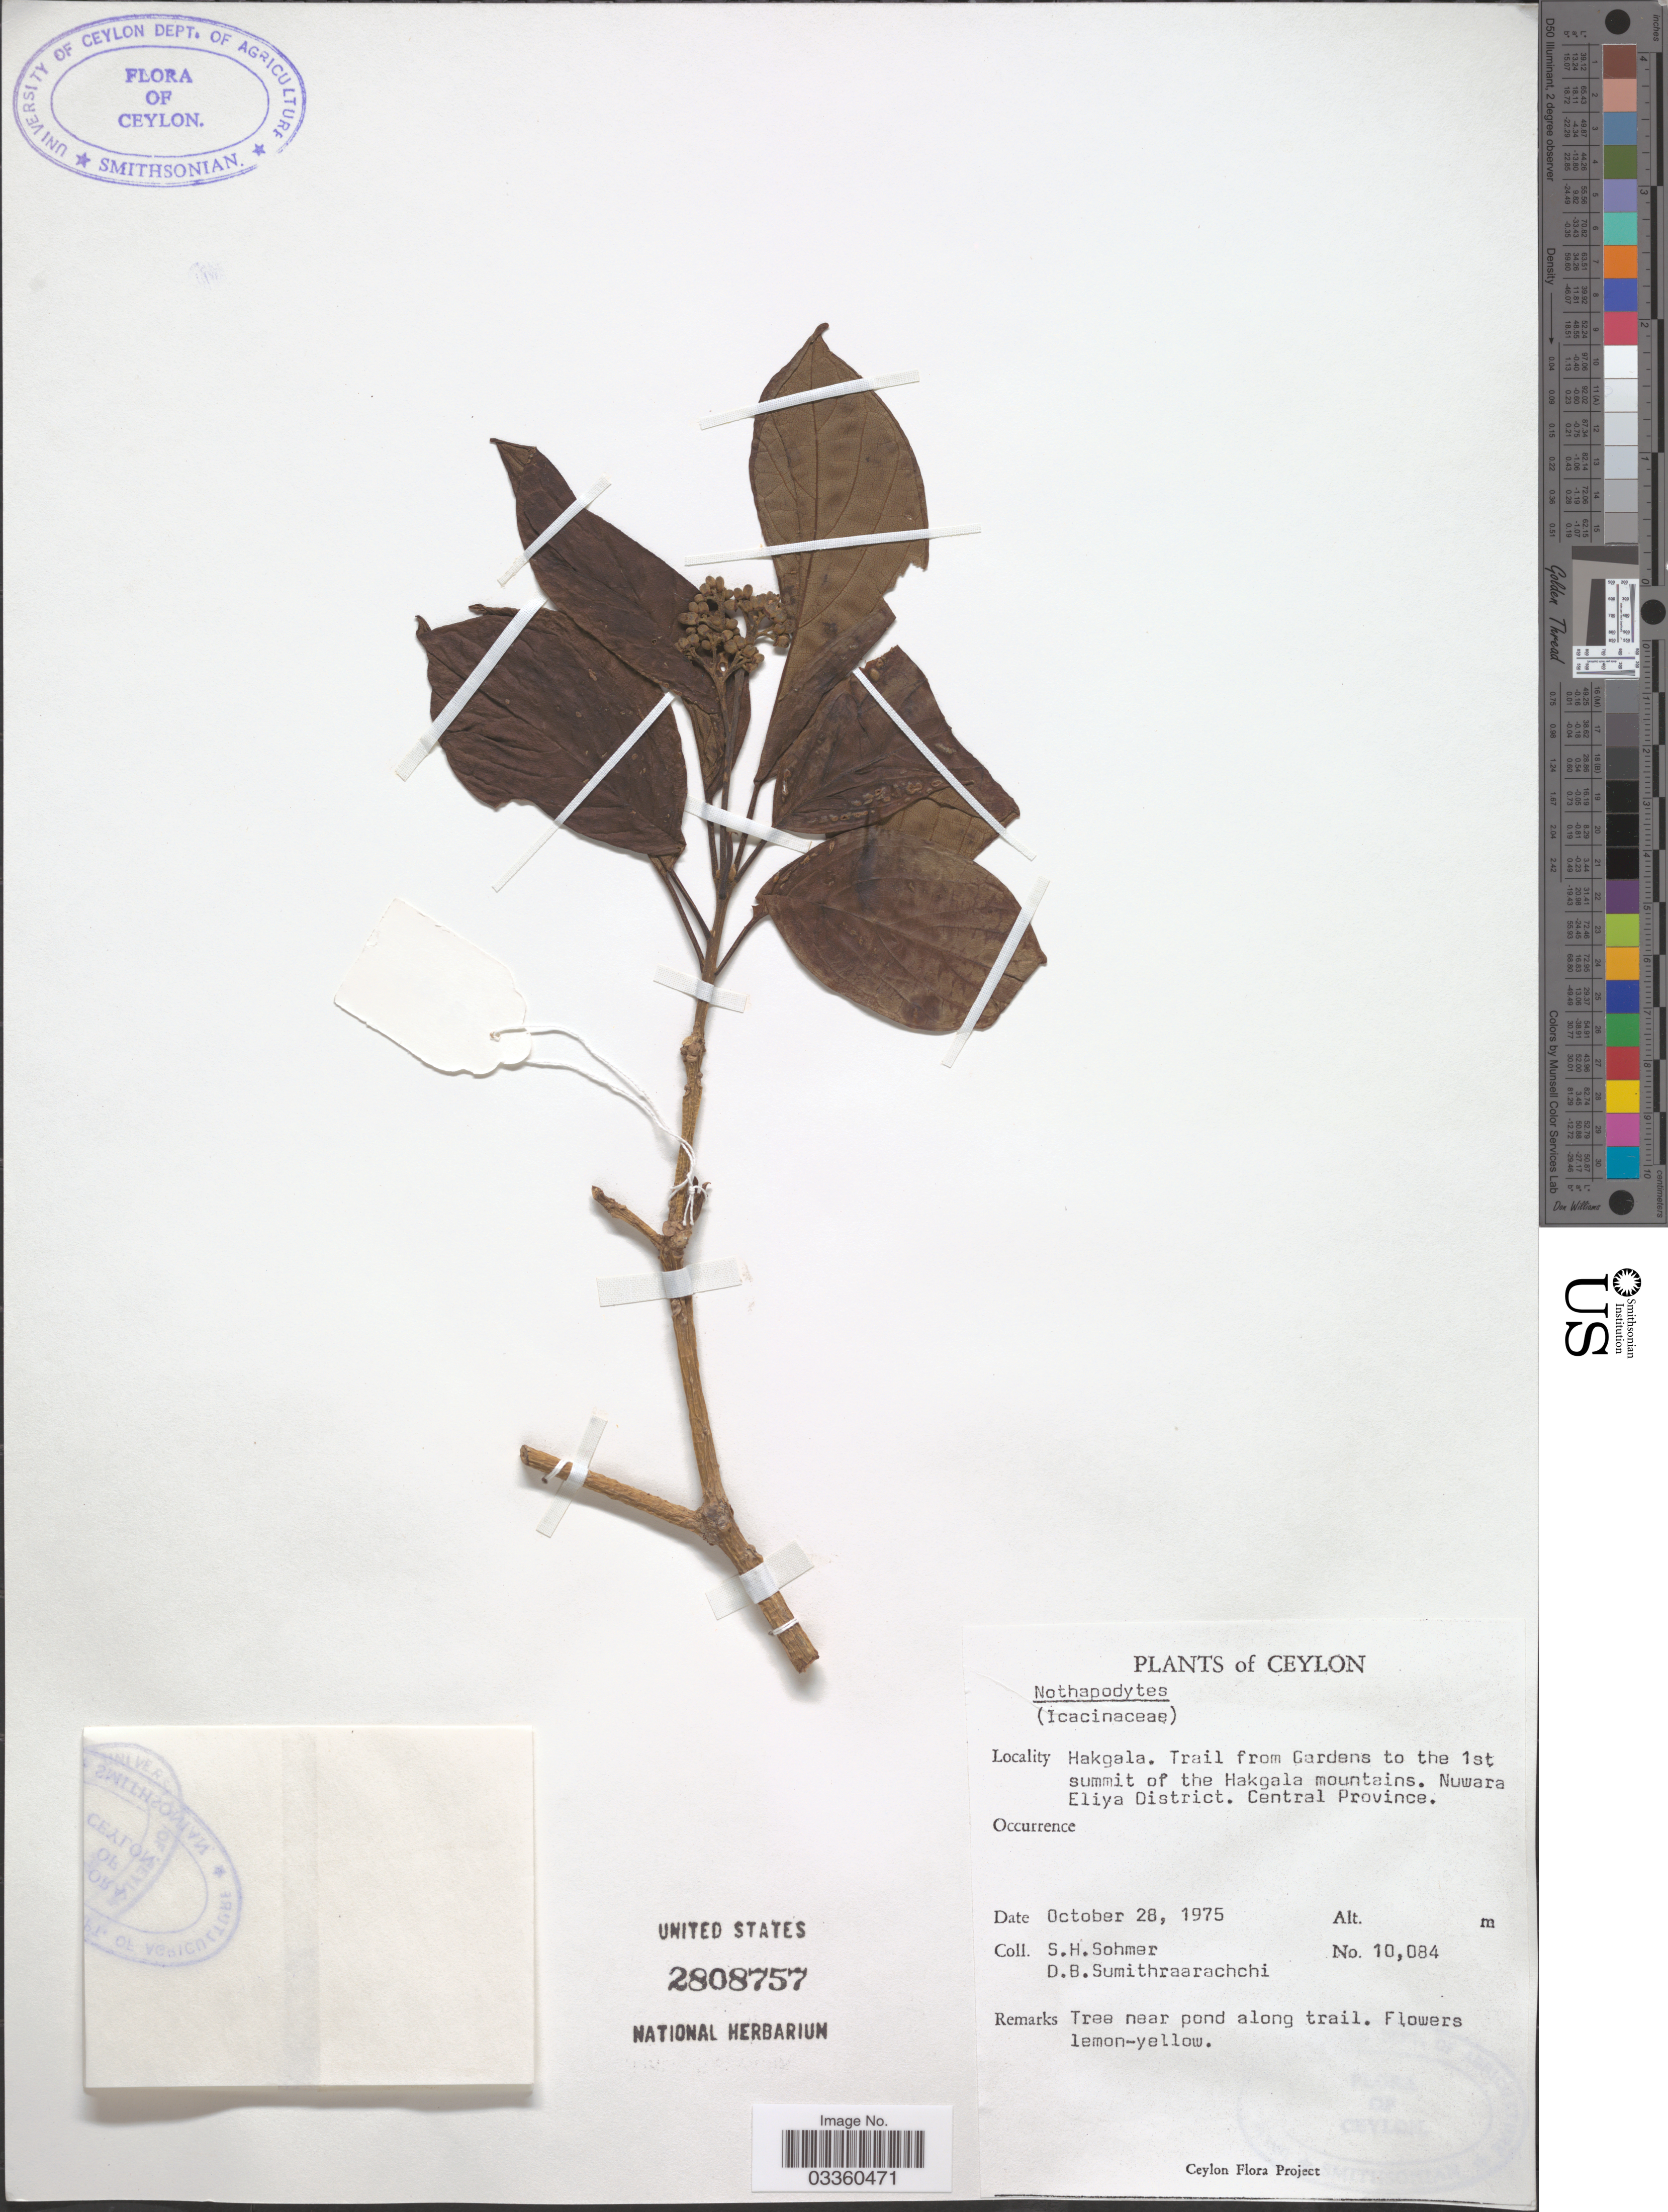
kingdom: Plantae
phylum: Tracheophyta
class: Magnoliopsida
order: Icacinales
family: Icacinaceae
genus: Nothapodytes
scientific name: Nothapodytes foetida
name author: (Wight) Sleumer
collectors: S. H. Sohmer & D. B. Sumithraarachchi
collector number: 10084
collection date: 1975-10-28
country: Sri Lanka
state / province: Central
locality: Ceylon. Hakgala, Trail from Gardens to the 1st summit of the Hakgala mountains. Nuwara Eliya District.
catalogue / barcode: US 2808757